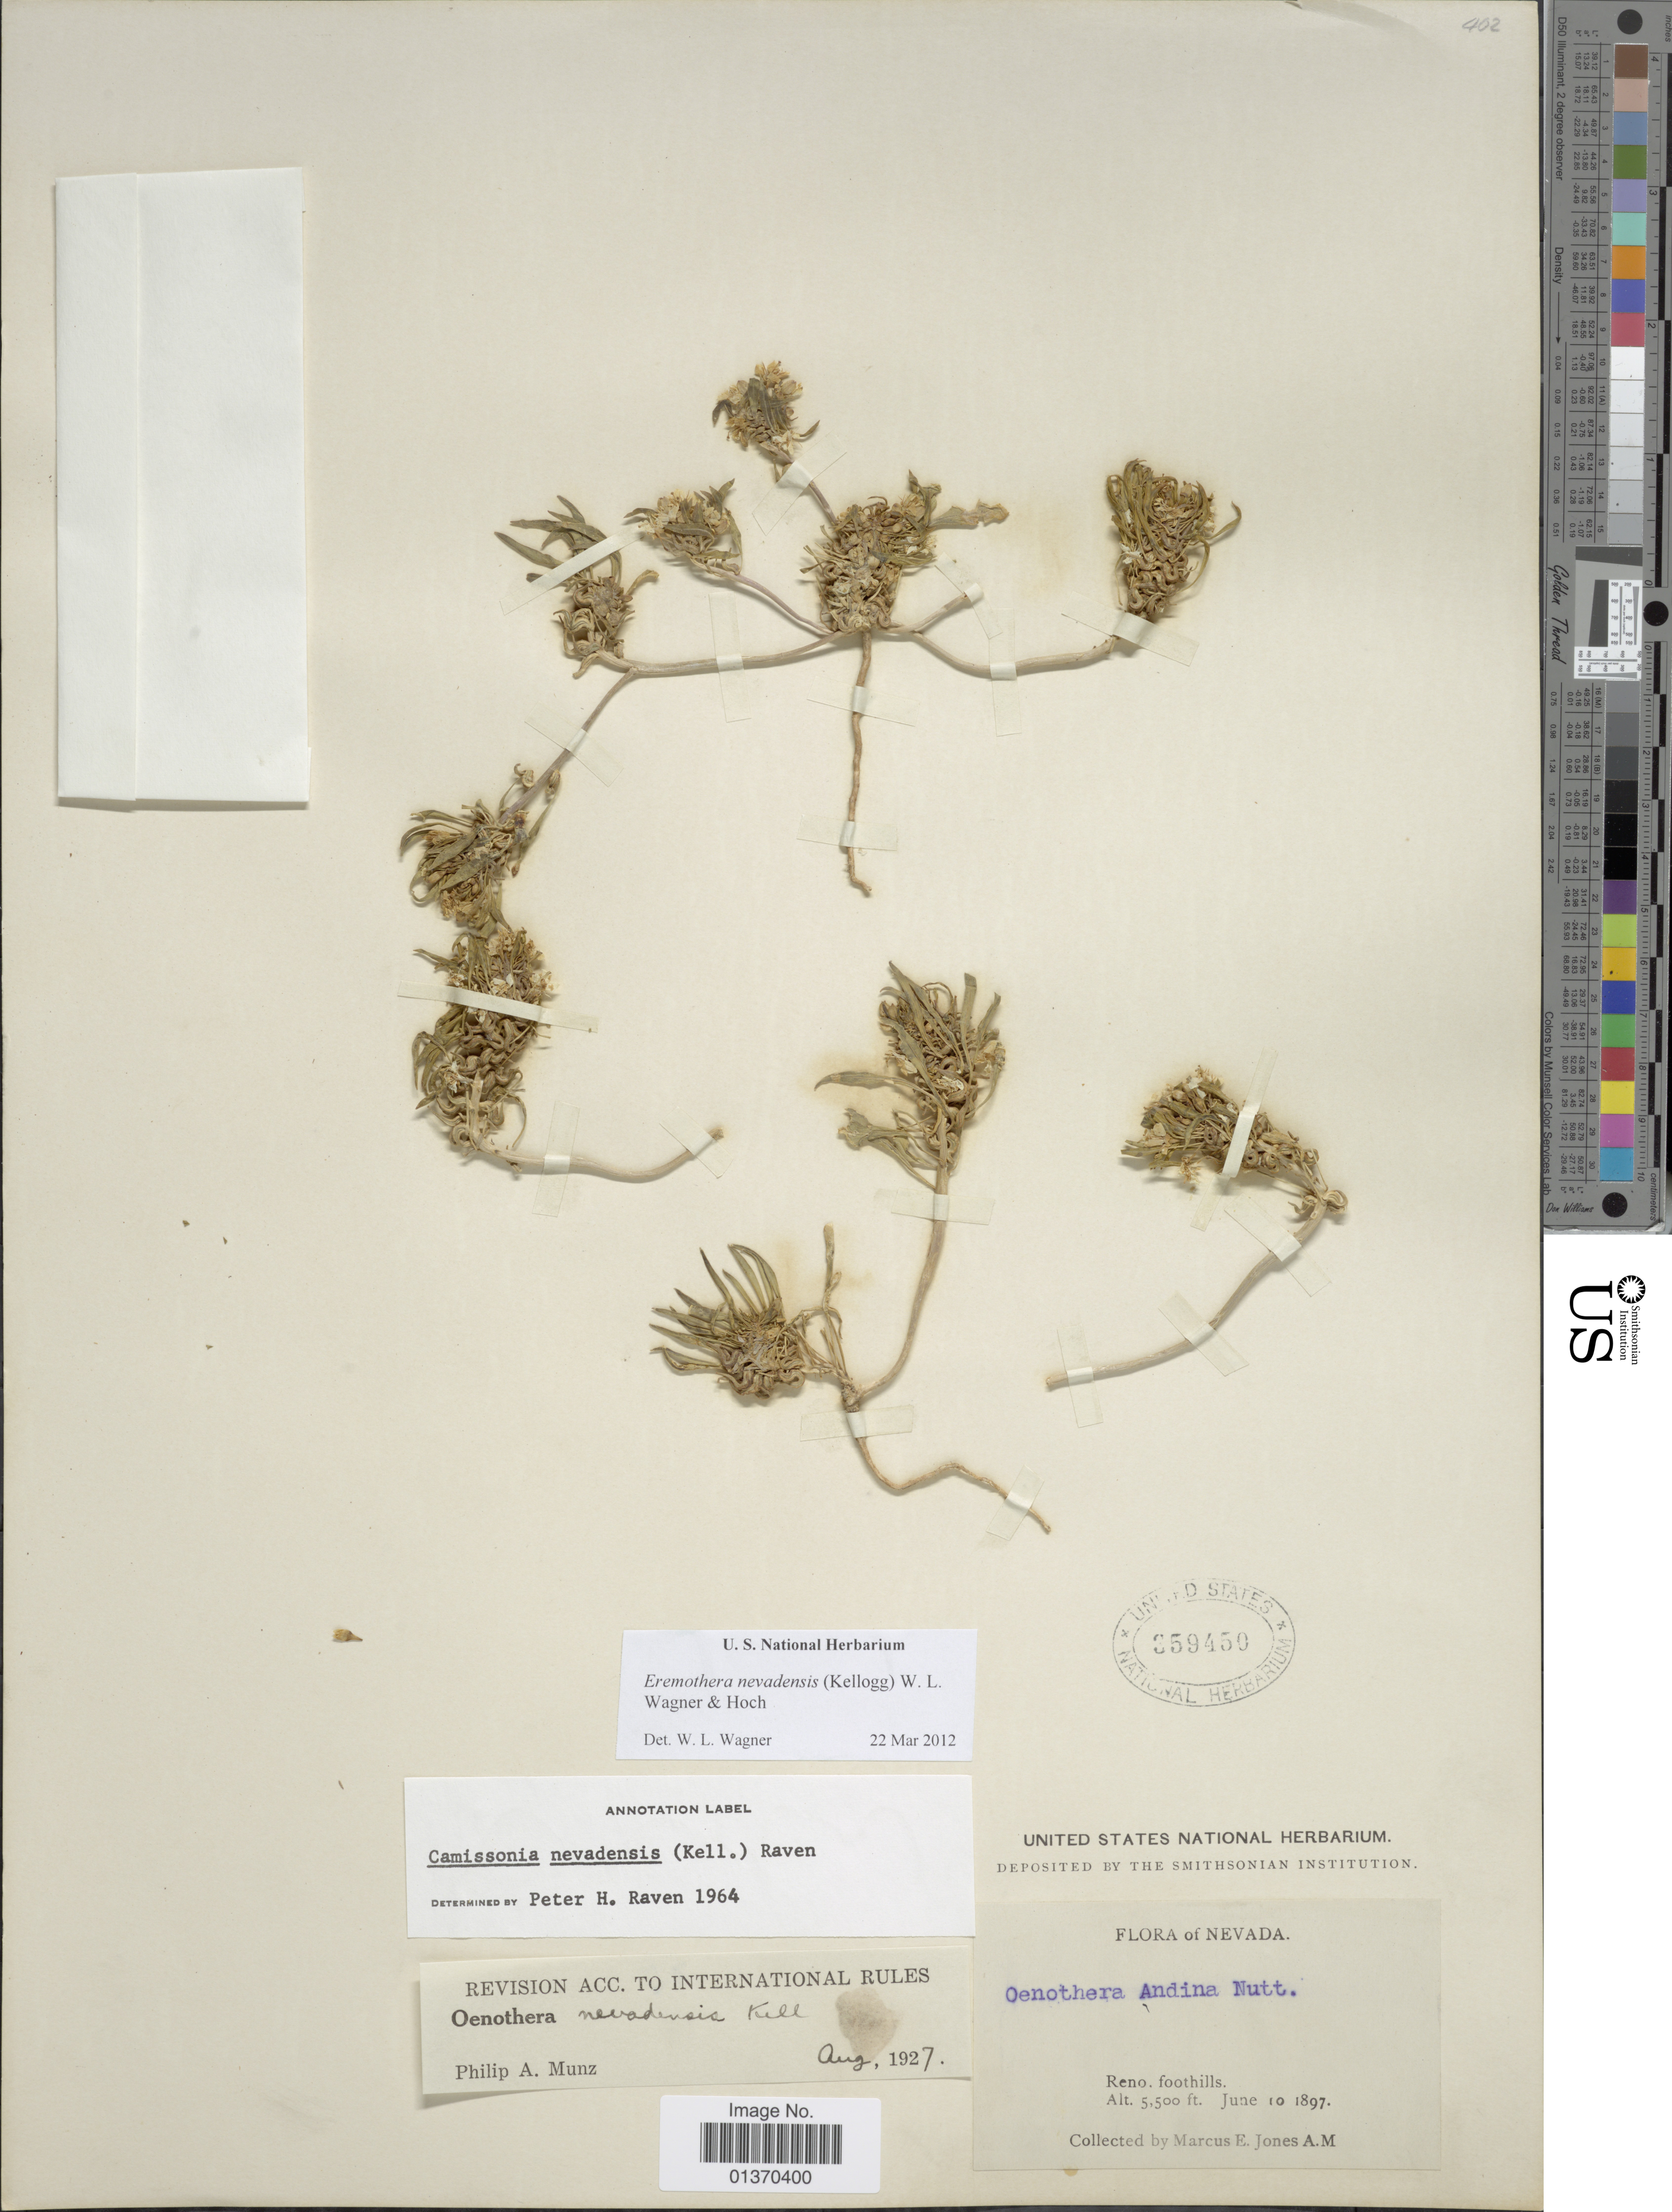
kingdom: Plantae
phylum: Tracheophyta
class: Magnoliopsida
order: Myrtales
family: Onagraceae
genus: Eremothera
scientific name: Eremothera nevadensis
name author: (Kellogg) W.L. Wagner & Hoch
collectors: M. E. Jones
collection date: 1897-06-10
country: United States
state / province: Nevada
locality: Reno, foothills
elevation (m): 1676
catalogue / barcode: US 359450